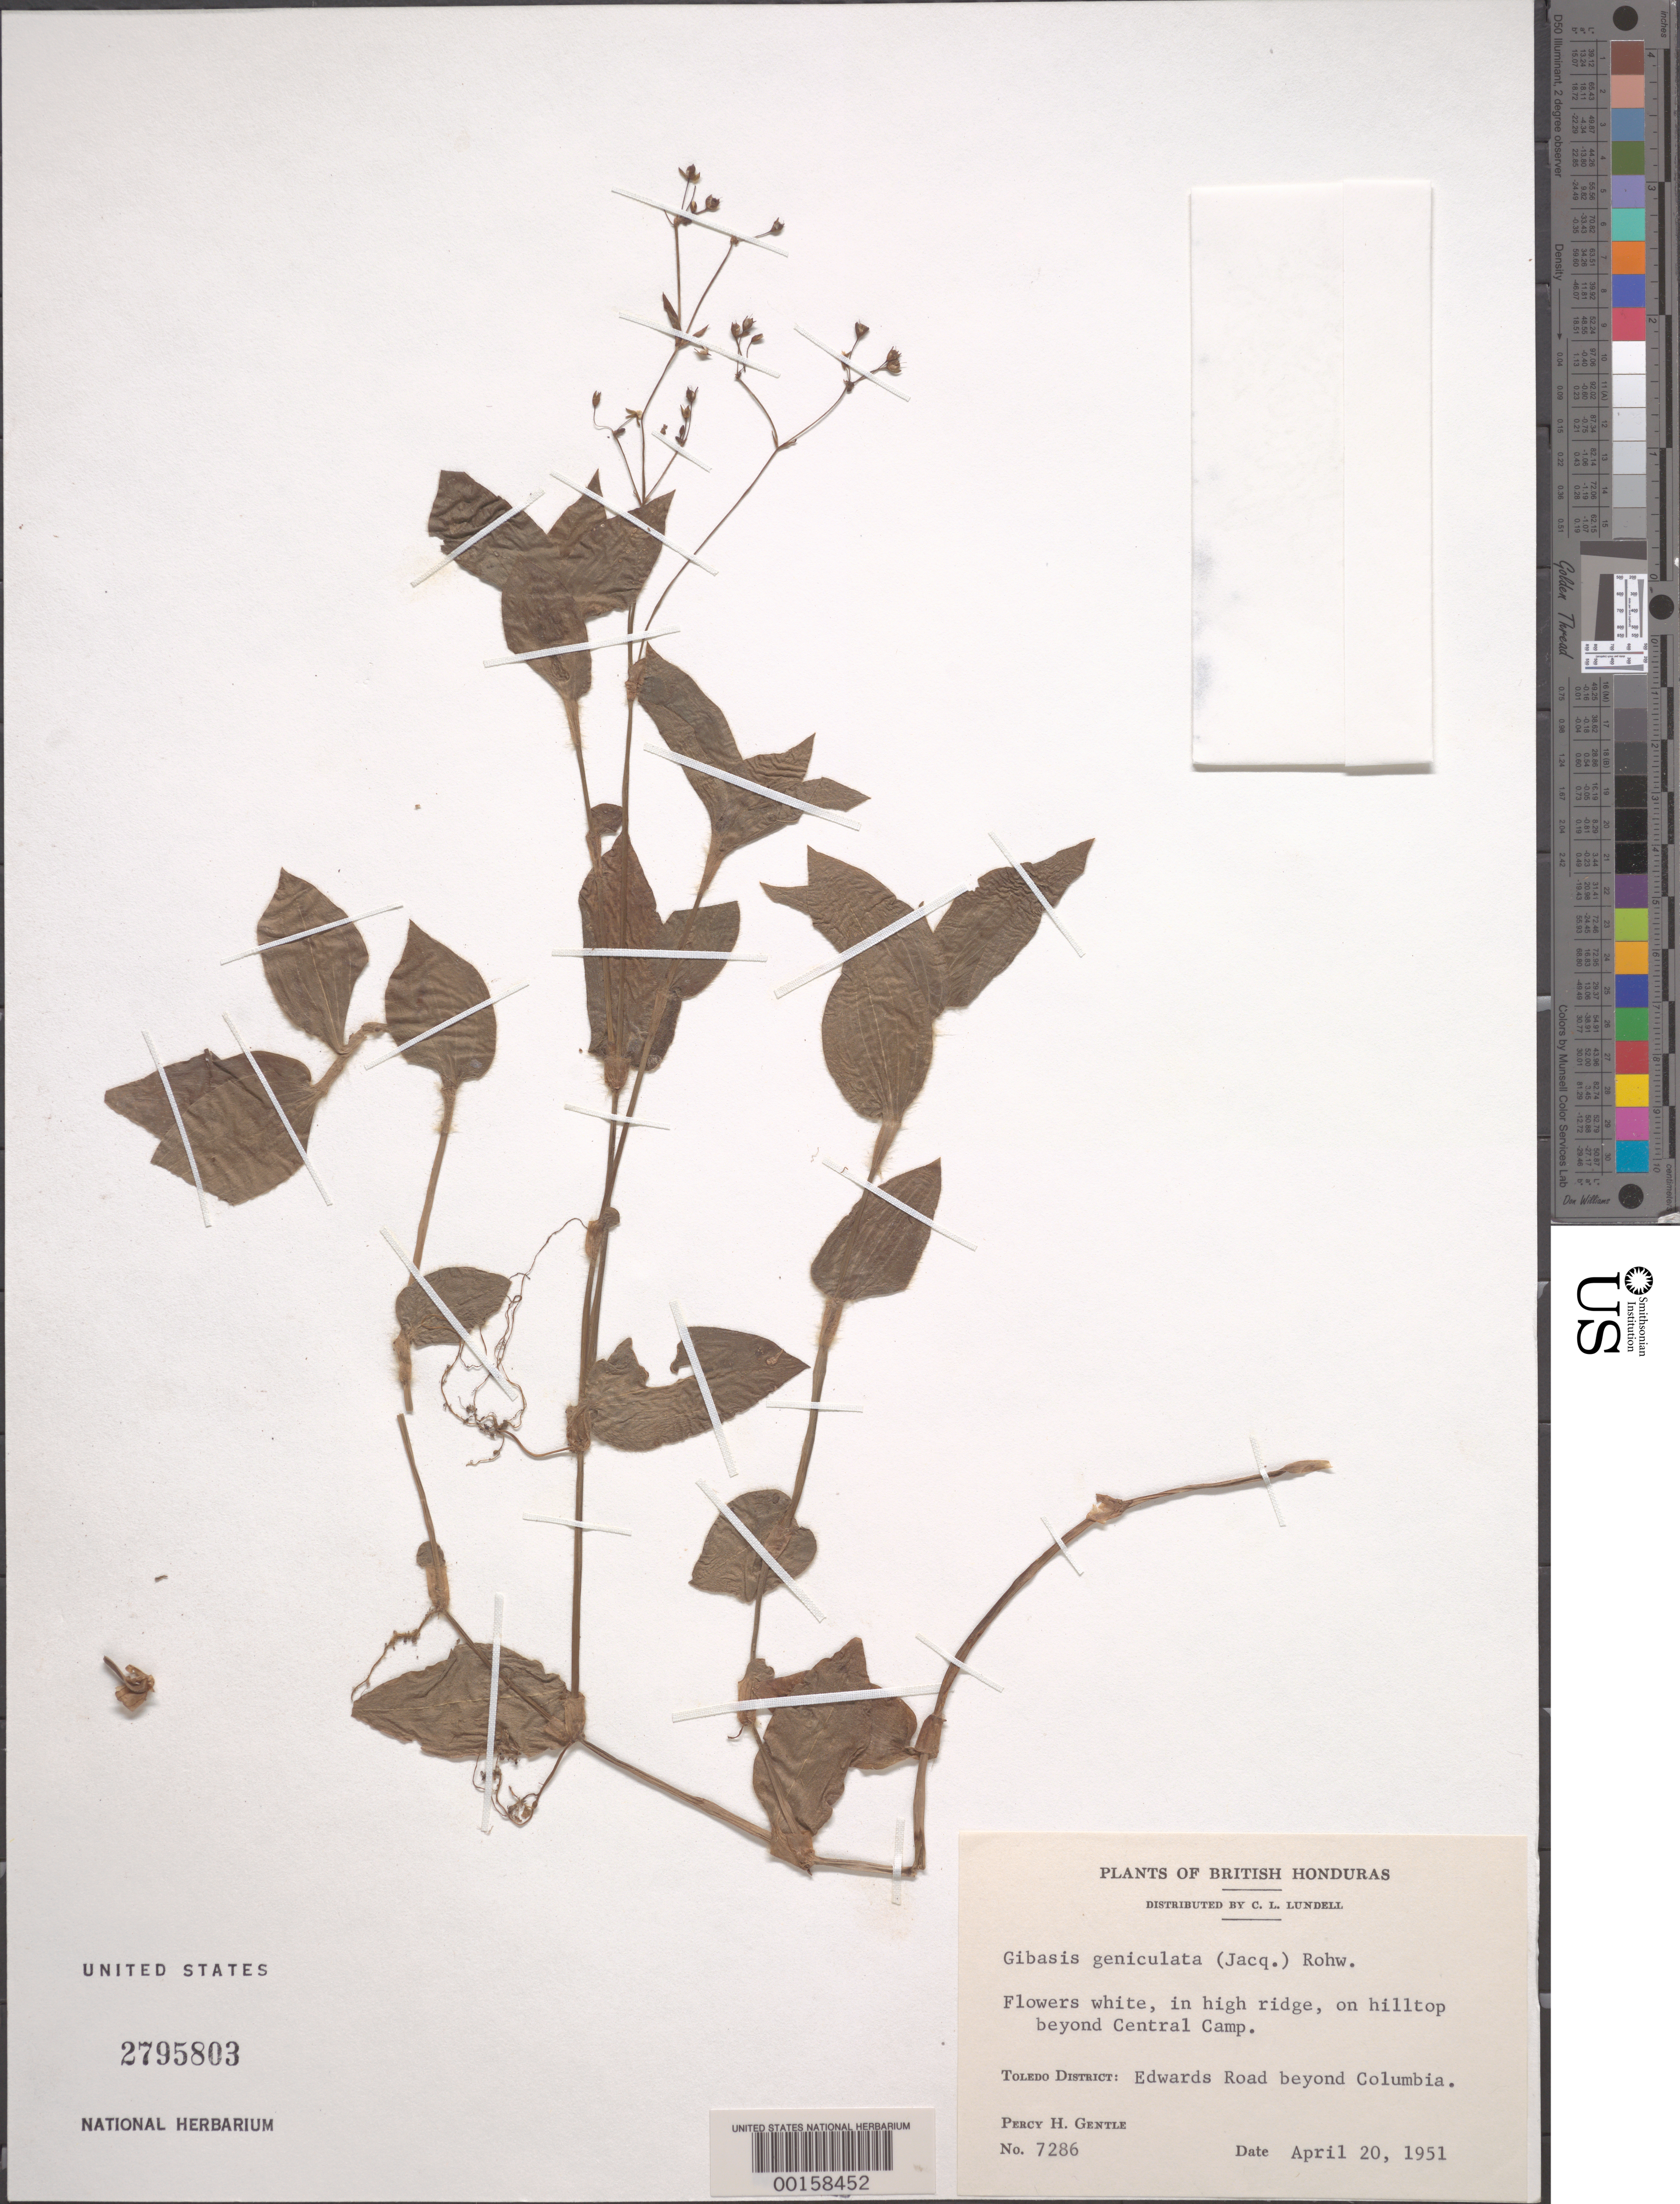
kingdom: Plantae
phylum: Tracheophyta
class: Liliopsida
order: Commelinales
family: Commelinaceae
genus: Gibasis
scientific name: Gibasis geniculata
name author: (Jacq.) Rohweder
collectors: P. H. Gentle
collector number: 7286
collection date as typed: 20 Apr 1951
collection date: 1951-04-20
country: Belize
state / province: Toledo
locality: Edwards Rd. beyond Columbia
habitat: Hilltop ridge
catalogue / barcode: US 2795803